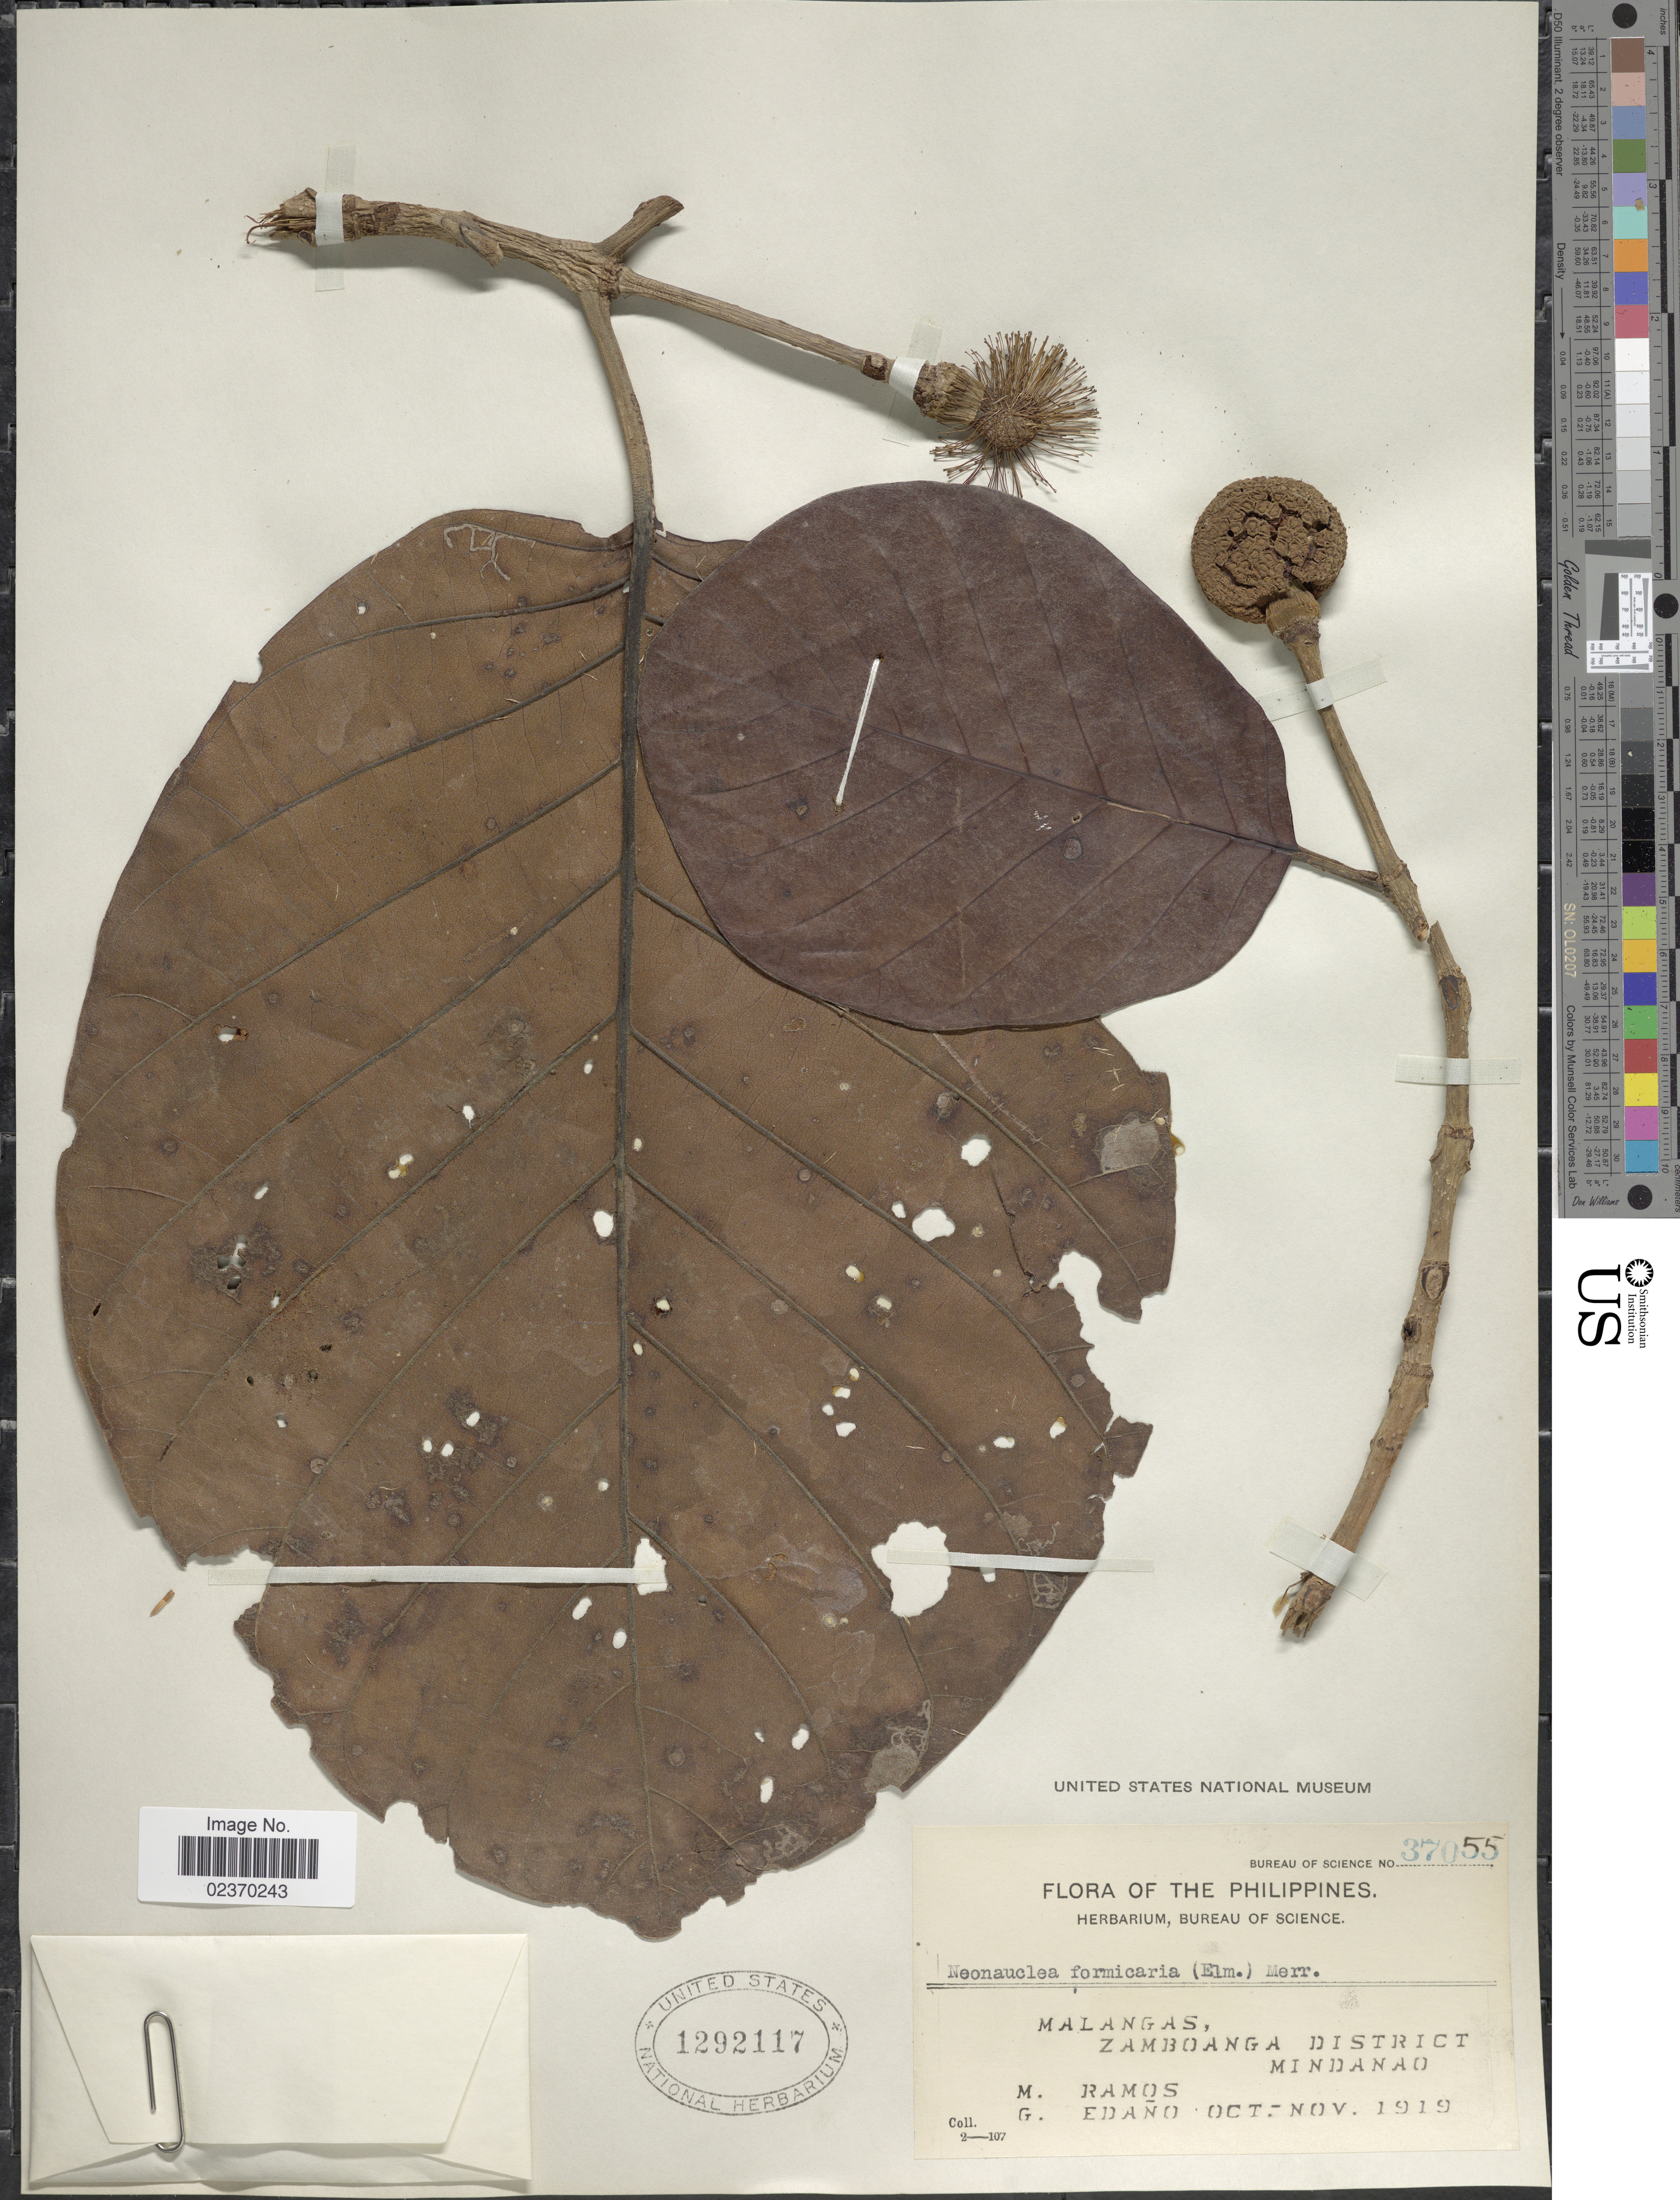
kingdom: Plantae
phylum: Tracheophyta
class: Magnoliopsida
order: Gentianales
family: Rubiaceae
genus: Neonauclea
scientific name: Neonauclea formicaria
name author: (Elmer) Merr.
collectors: M. Ramos & G. Edaño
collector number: Bureau of Science 37055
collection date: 1919-10/1919-11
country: Philippines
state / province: Zamboanga Peninsula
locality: Malangas, Zamboanga District, Mindanao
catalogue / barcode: US 1292117